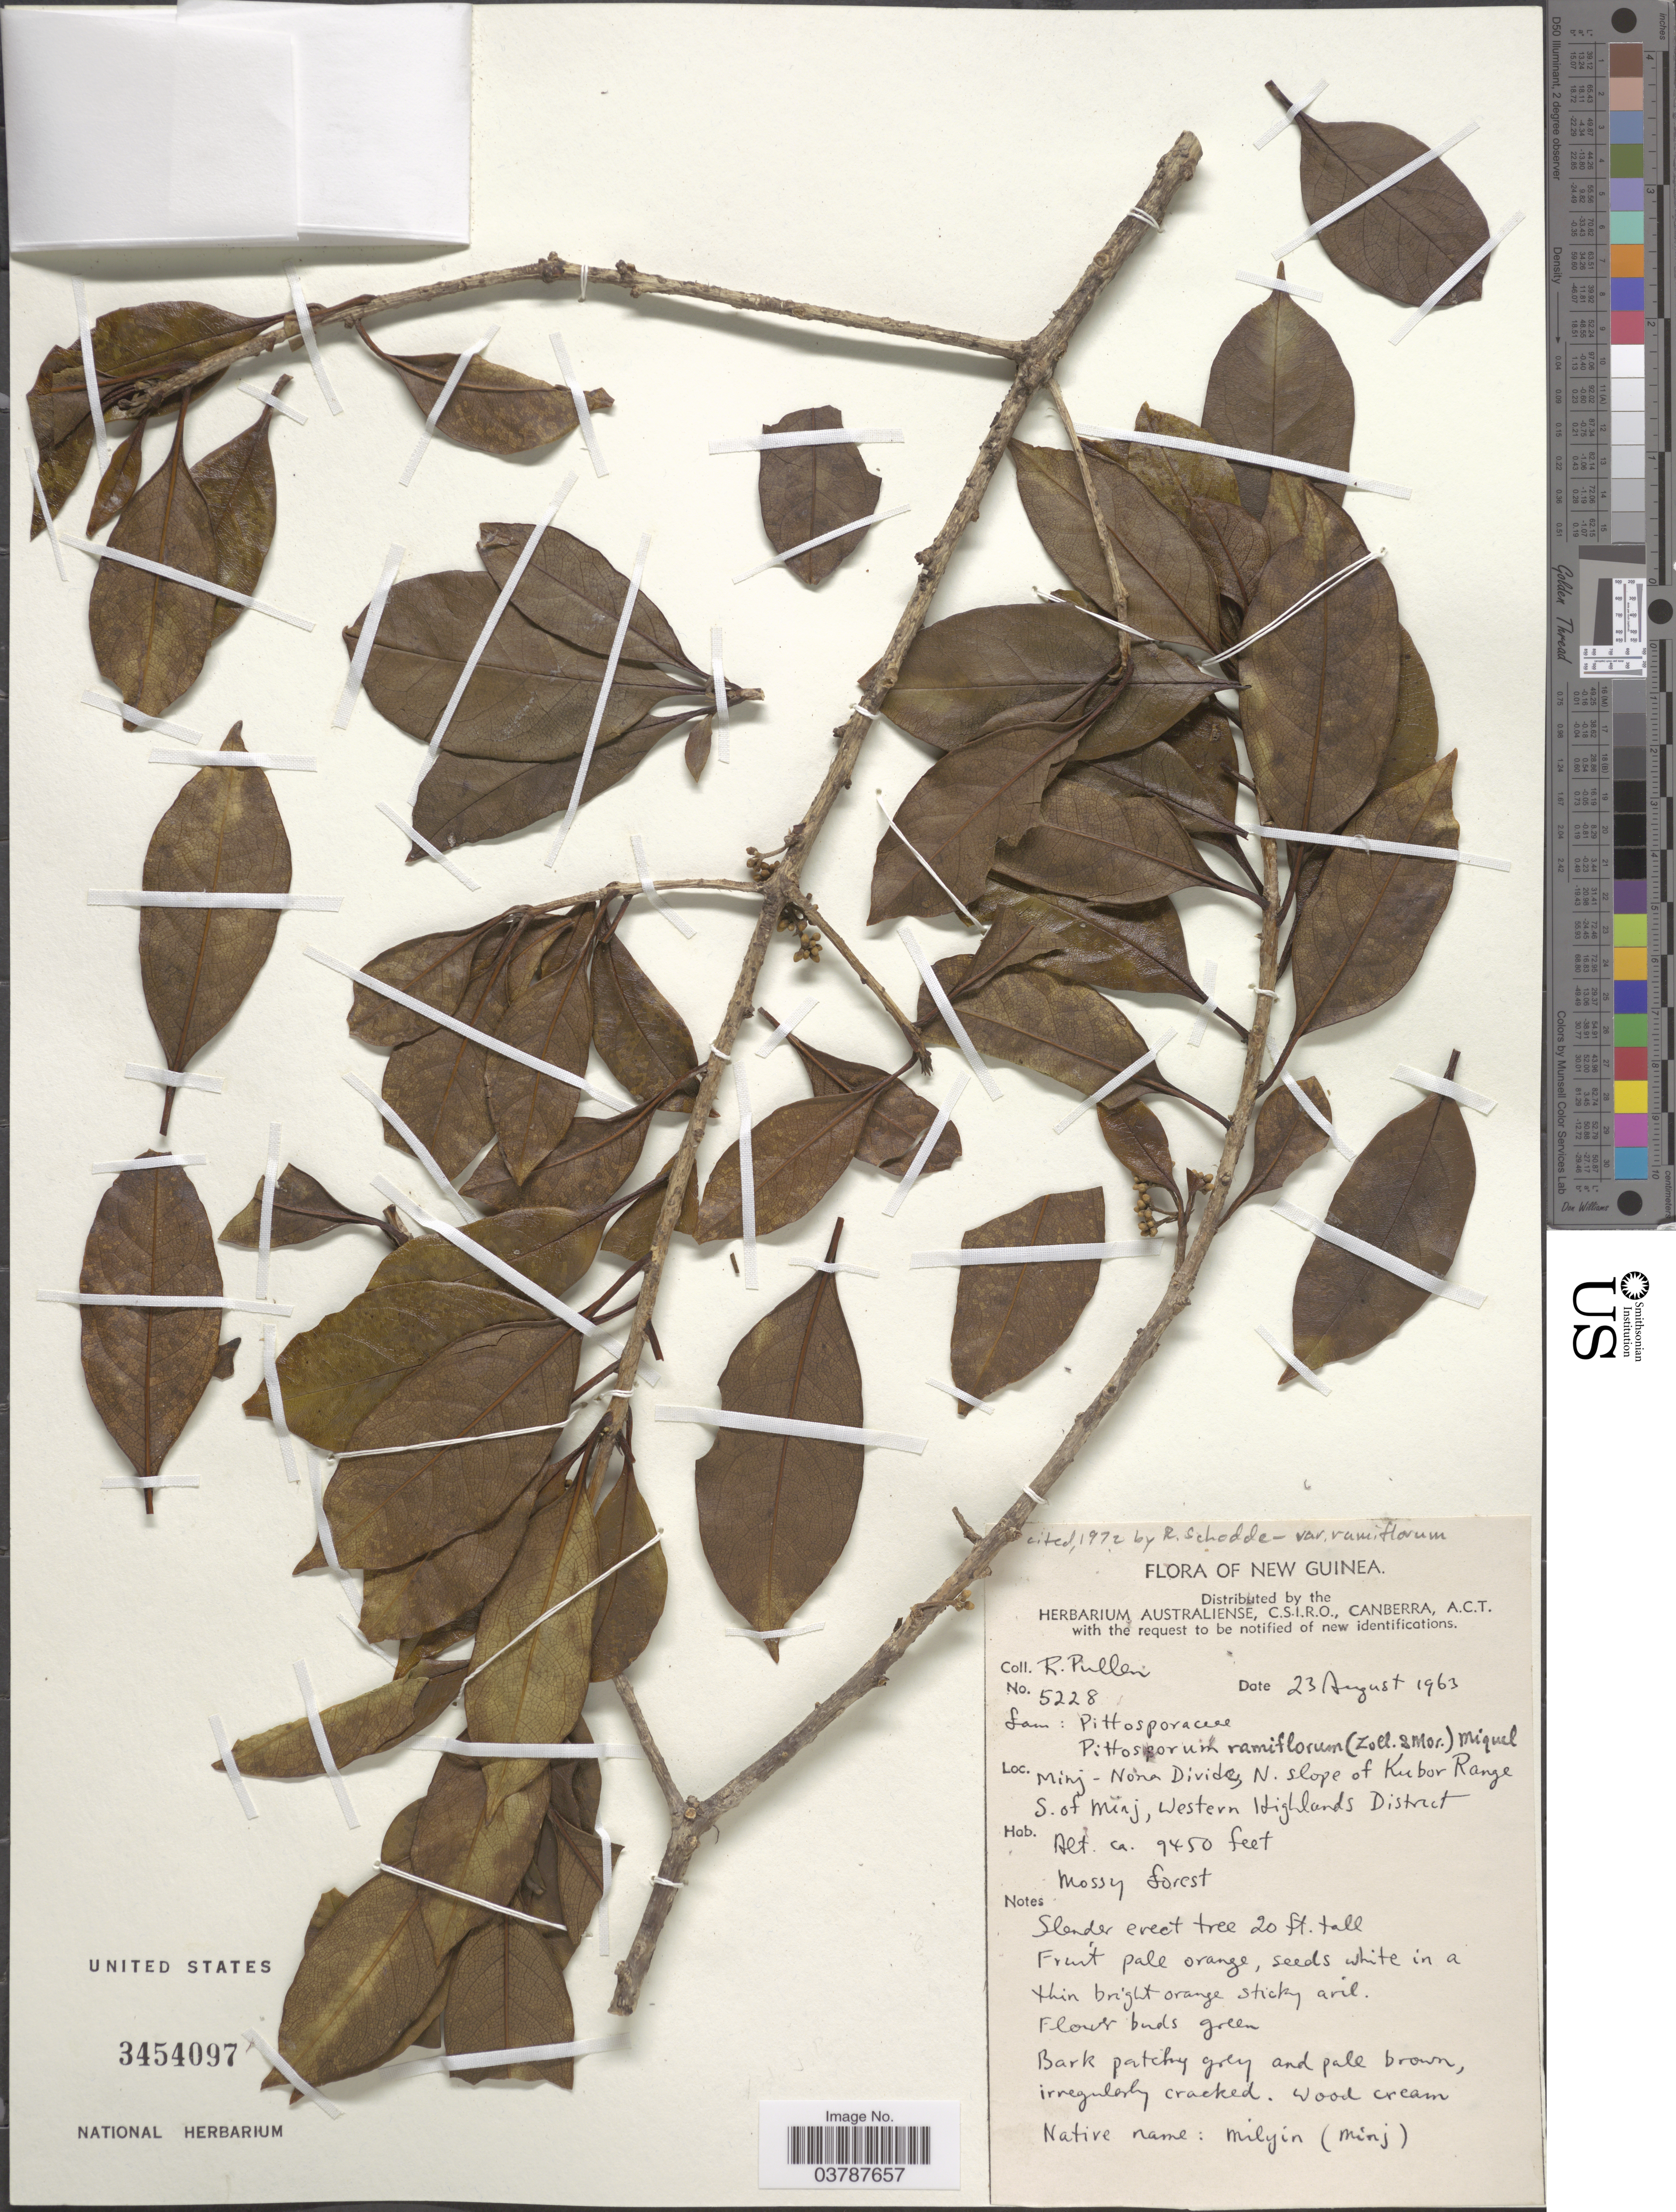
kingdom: Plantae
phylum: Tracheophyta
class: Magnoliopsida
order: Apiales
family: Pittosporaceae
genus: Pittosporum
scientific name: Pittosporum ramiflorum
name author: (Zoll. & Mor.) Zoll.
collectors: R. Pullen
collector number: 5228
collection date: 1963-08-23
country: Papua New Guinea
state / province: Western Highlands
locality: New Guinea. Minj - Nona Divide, N. slope of Kubor Range, S. of Minj, Western Highlands District.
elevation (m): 2880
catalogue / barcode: US 3454097